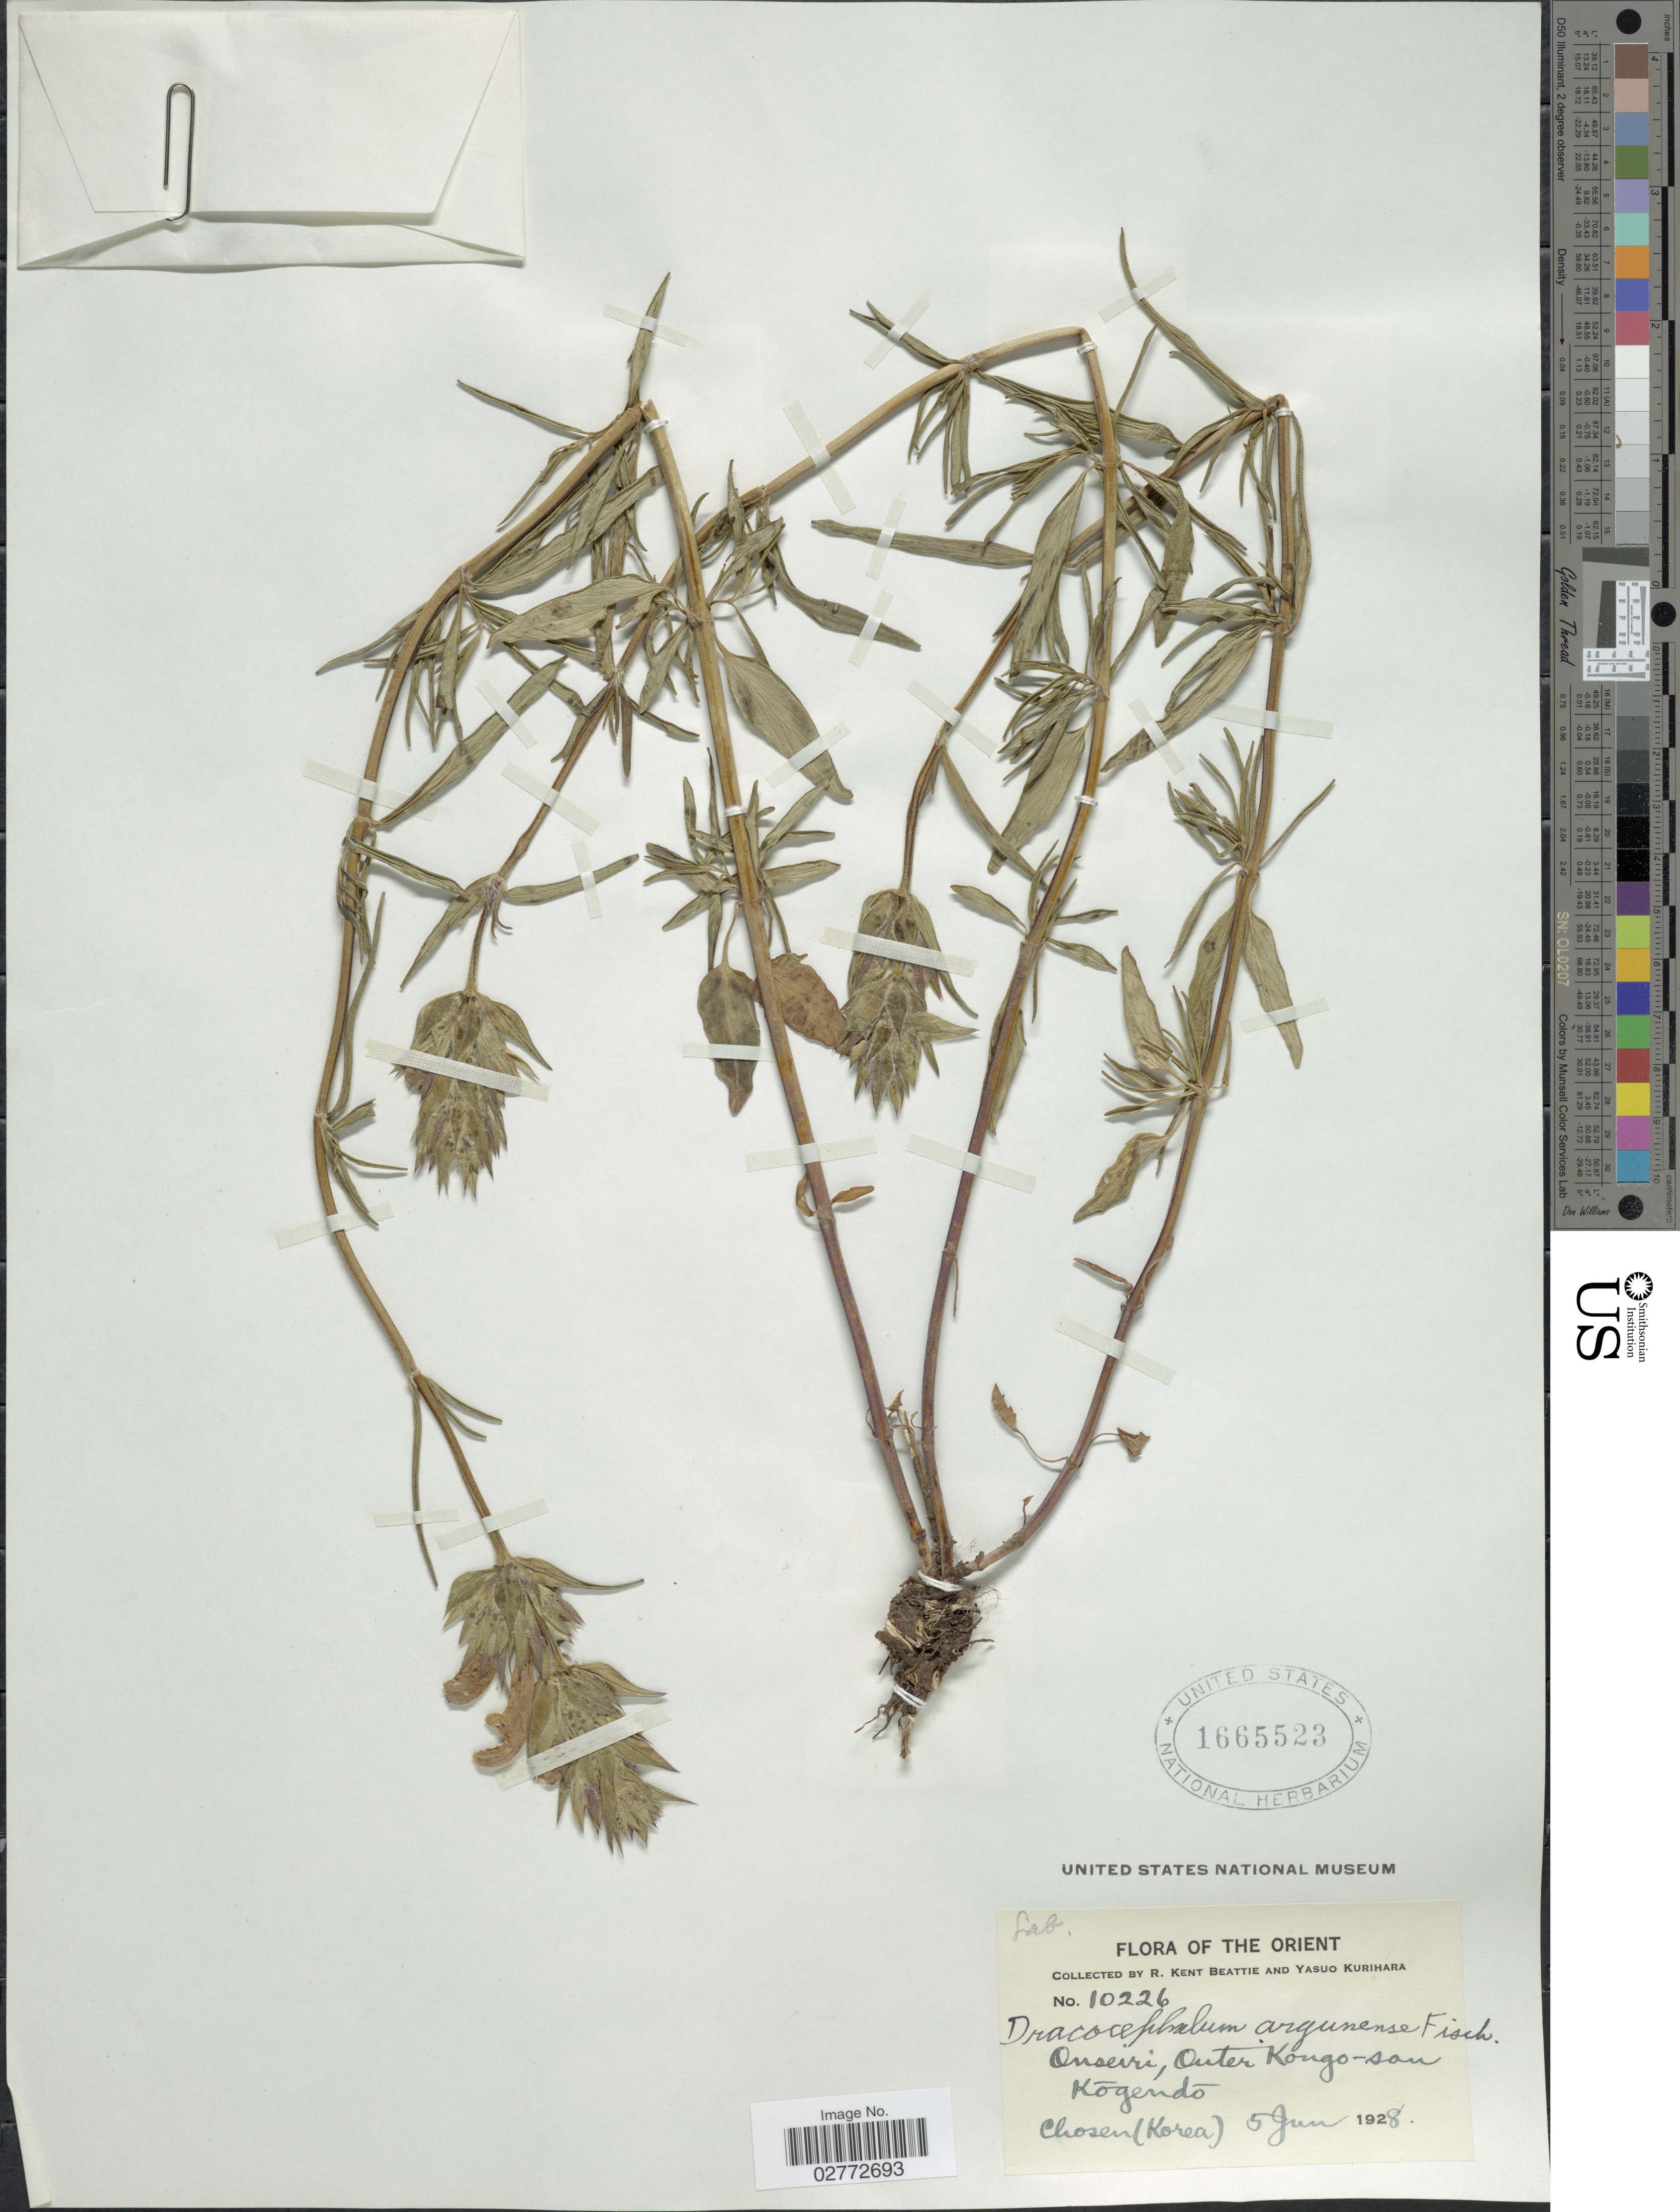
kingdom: Plantae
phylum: Tracheophyta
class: Magnoliopsida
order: Lamiales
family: Lamiaceae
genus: Dracocephalum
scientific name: Dracocephalum argunense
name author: Link ex Fisch.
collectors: R. K. Beattie & Y. Kurihara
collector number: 10226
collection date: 1928-06-05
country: North Korea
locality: Orient. Onseiri, Outer Kongo-san Kogendo.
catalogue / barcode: US 1665523